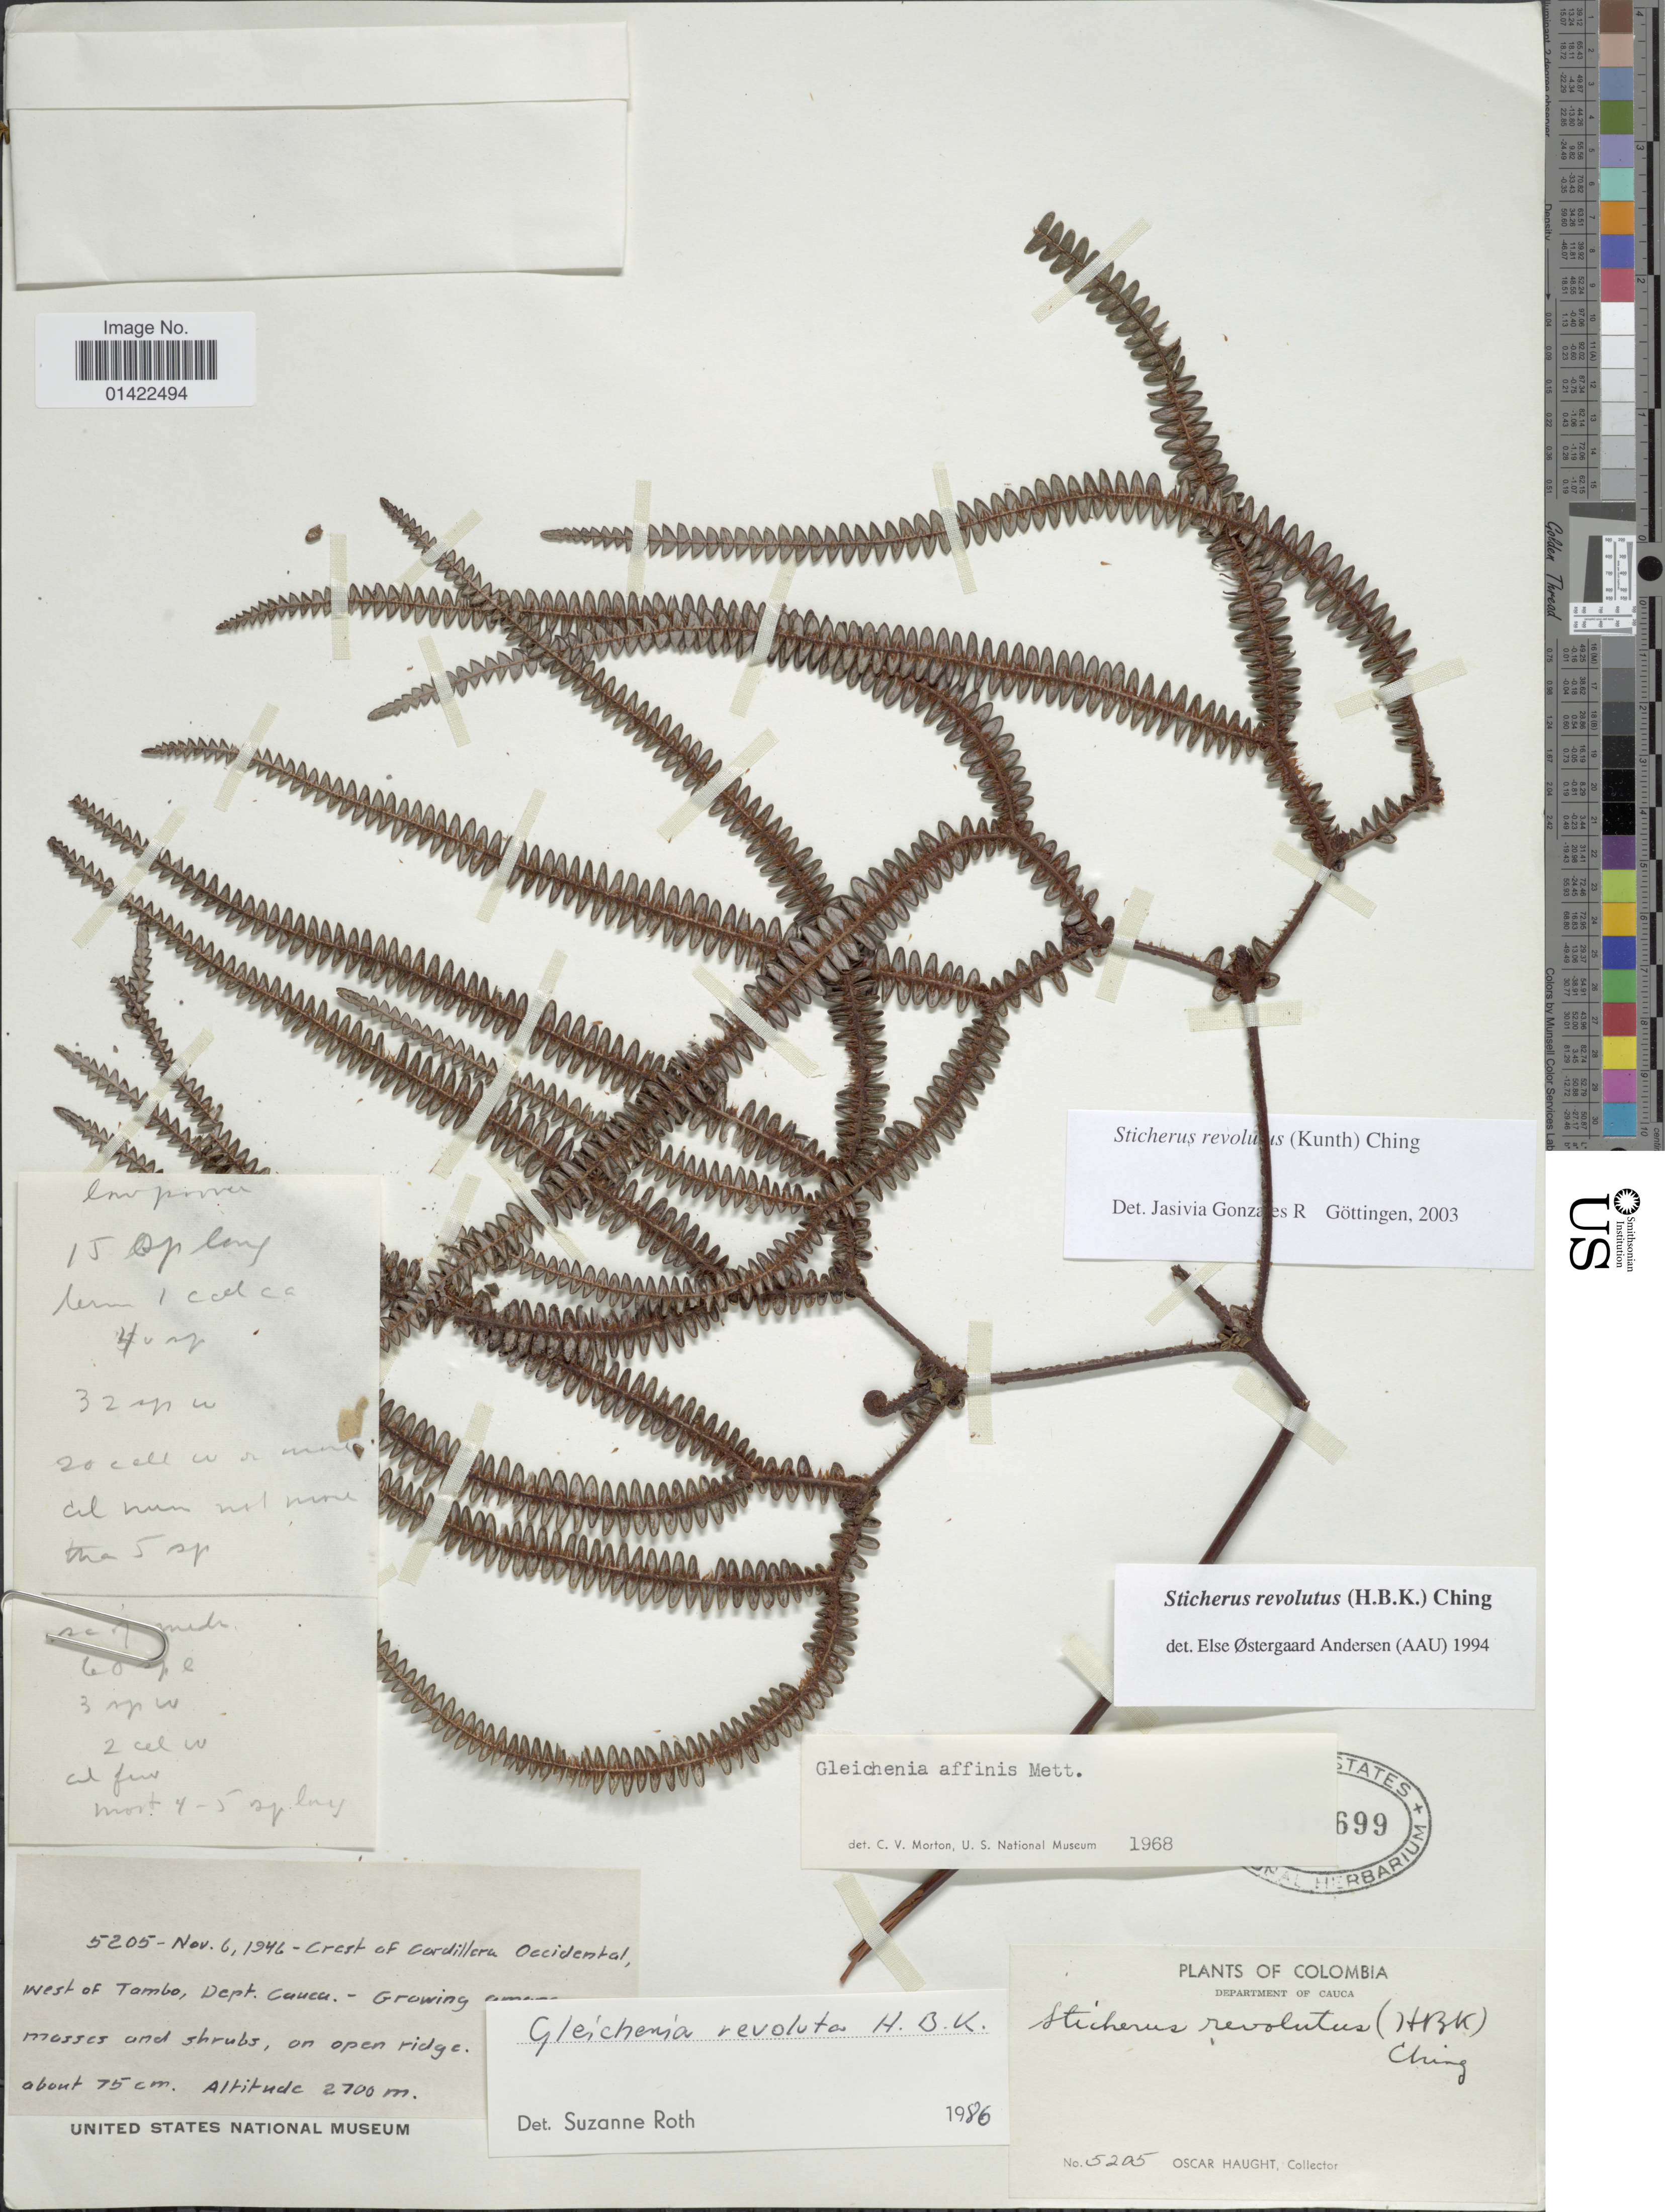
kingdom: Plantae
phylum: Tracheophyta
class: Polypodiopsida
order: Gleicheniales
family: Gleicheniaceae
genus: Sticherus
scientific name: Sticherus revolutus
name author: (Kunth) Ching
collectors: O. L. Haught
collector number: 5205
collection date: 1946-11-06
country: Colombia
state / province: Cauca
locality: Crest of Cordillera Occidental, West of Tambo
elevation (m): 2700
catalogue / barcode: US 699